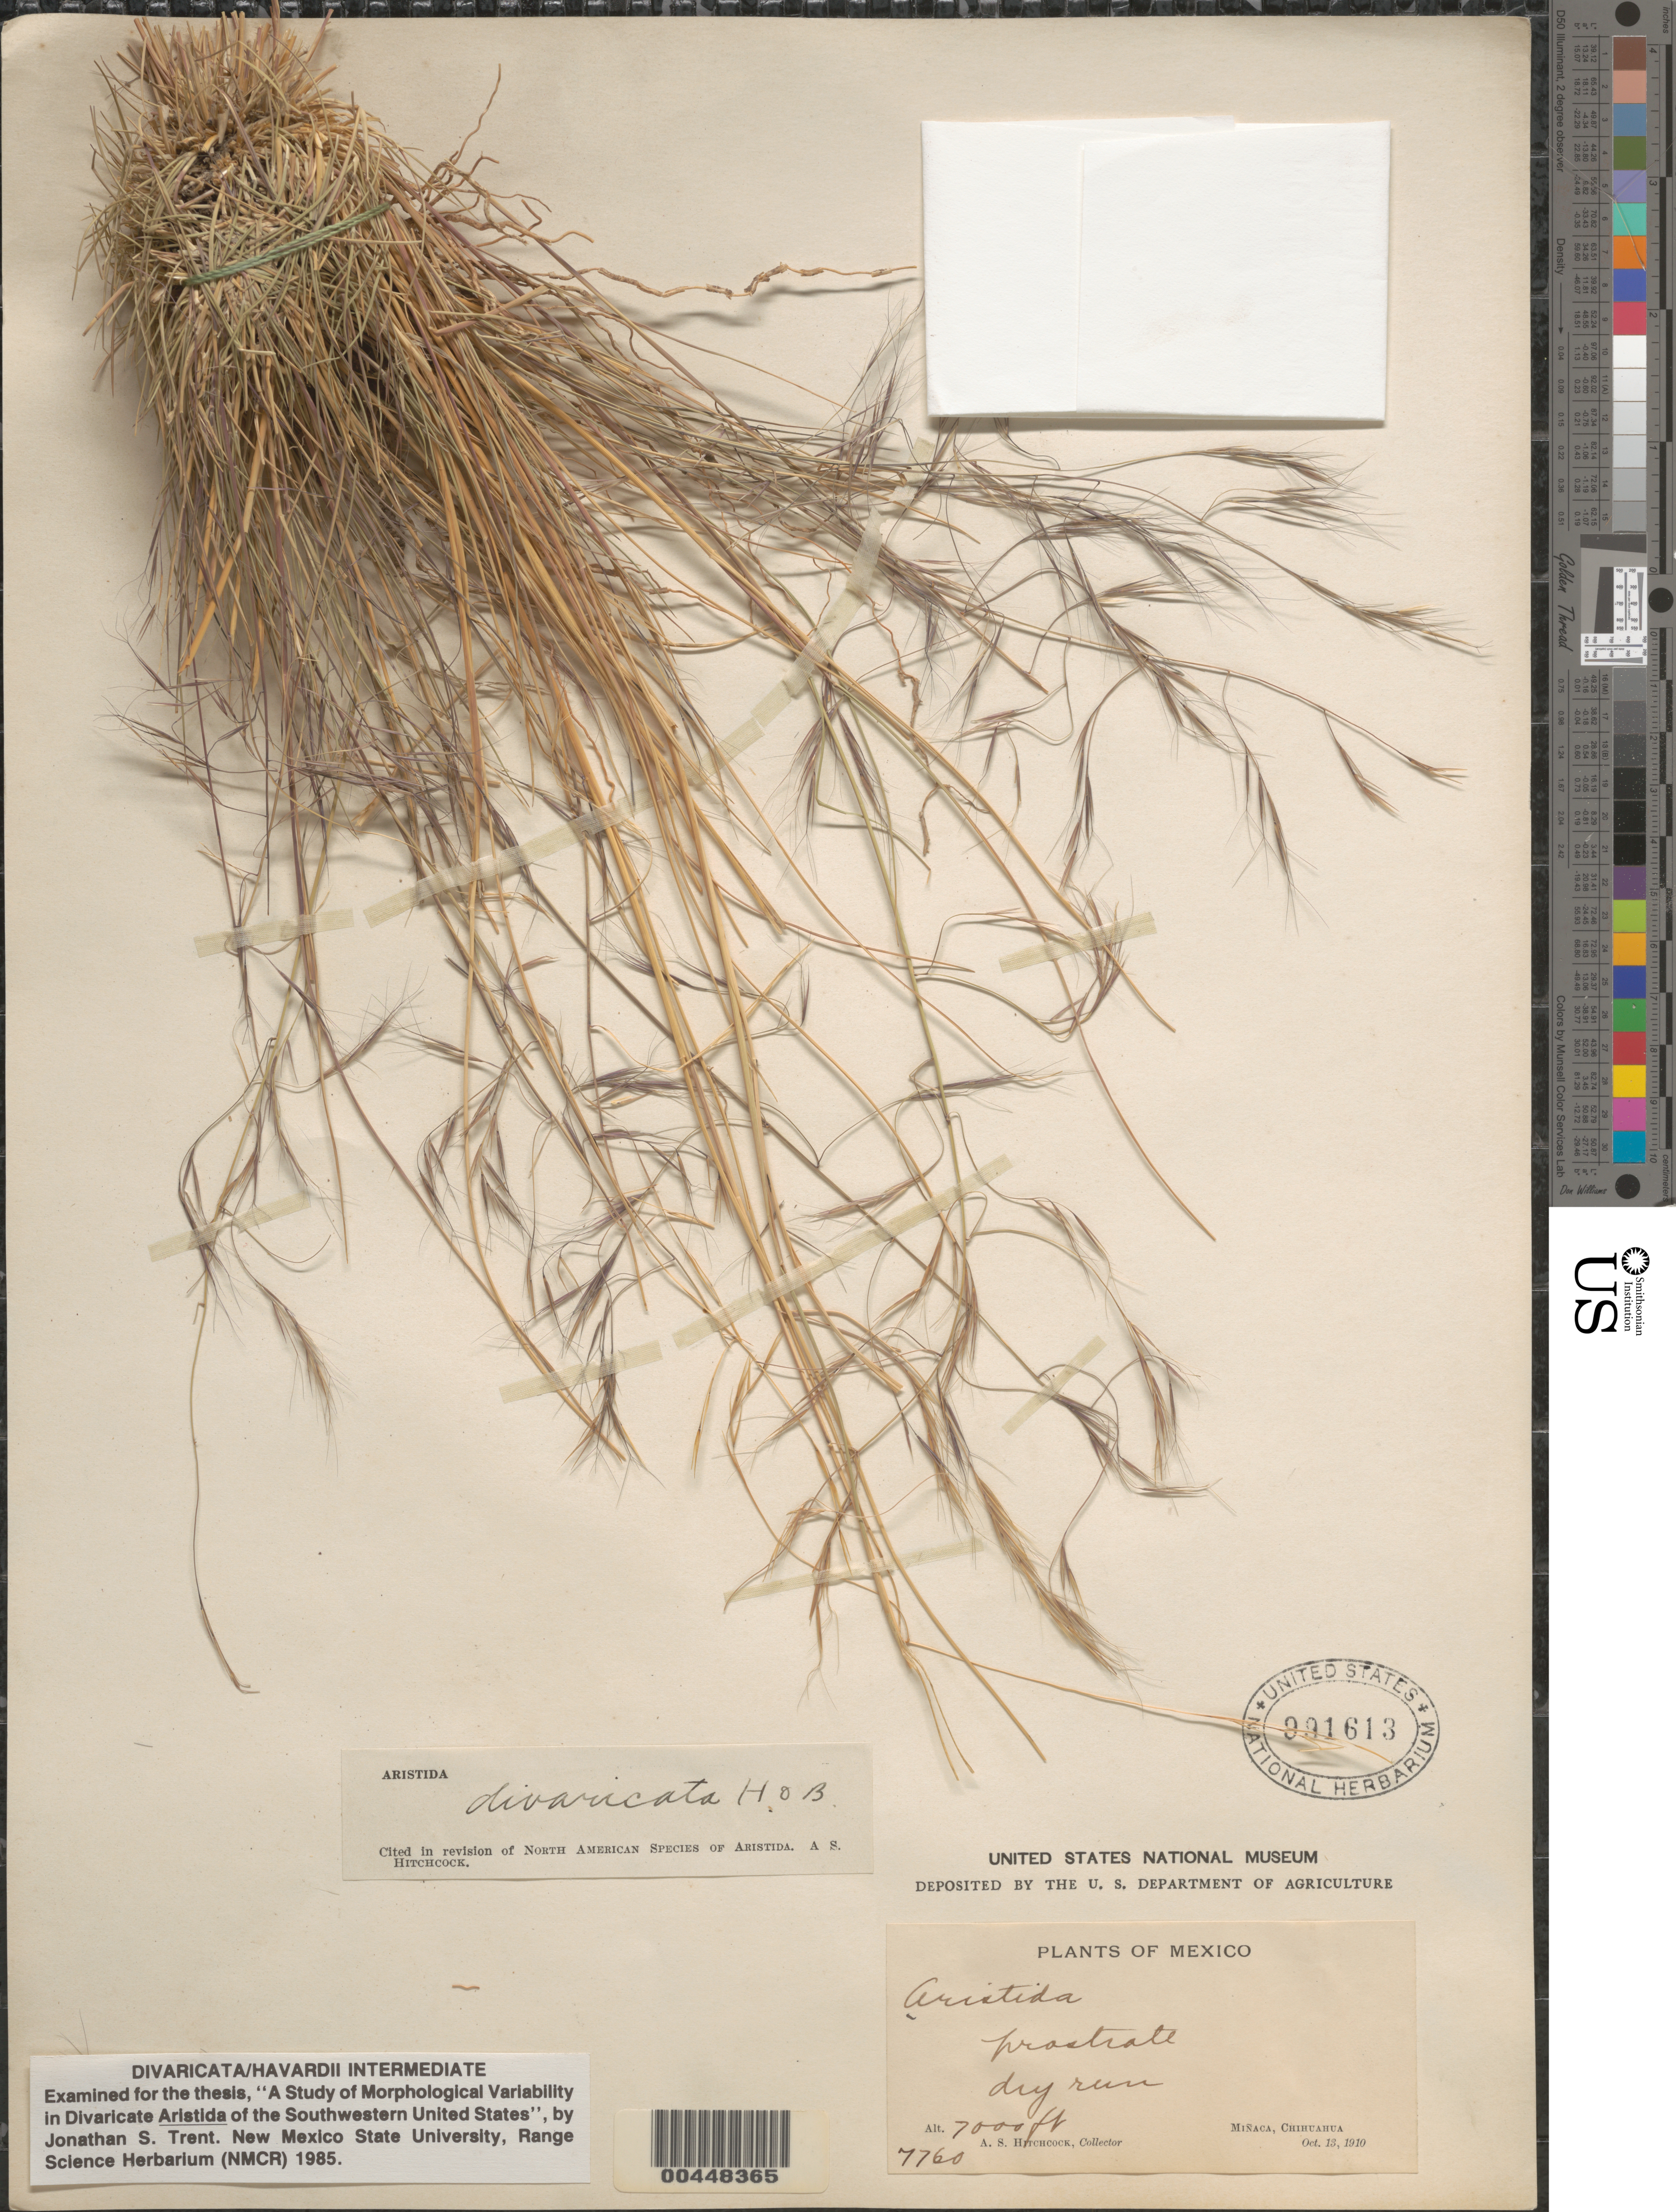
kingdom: Plantae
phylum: Tracheophyta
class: Liliopsida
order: Poales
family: Poaceae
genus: Aristida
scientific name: Aristida divaricata/havardii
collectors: A. S. Hitchcock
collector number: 7760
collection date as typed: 13 Oct 1910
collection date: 1910-10-13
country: Mexico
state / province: Chihuahua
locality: Miñaca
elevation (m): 2134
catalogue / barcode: US 991613